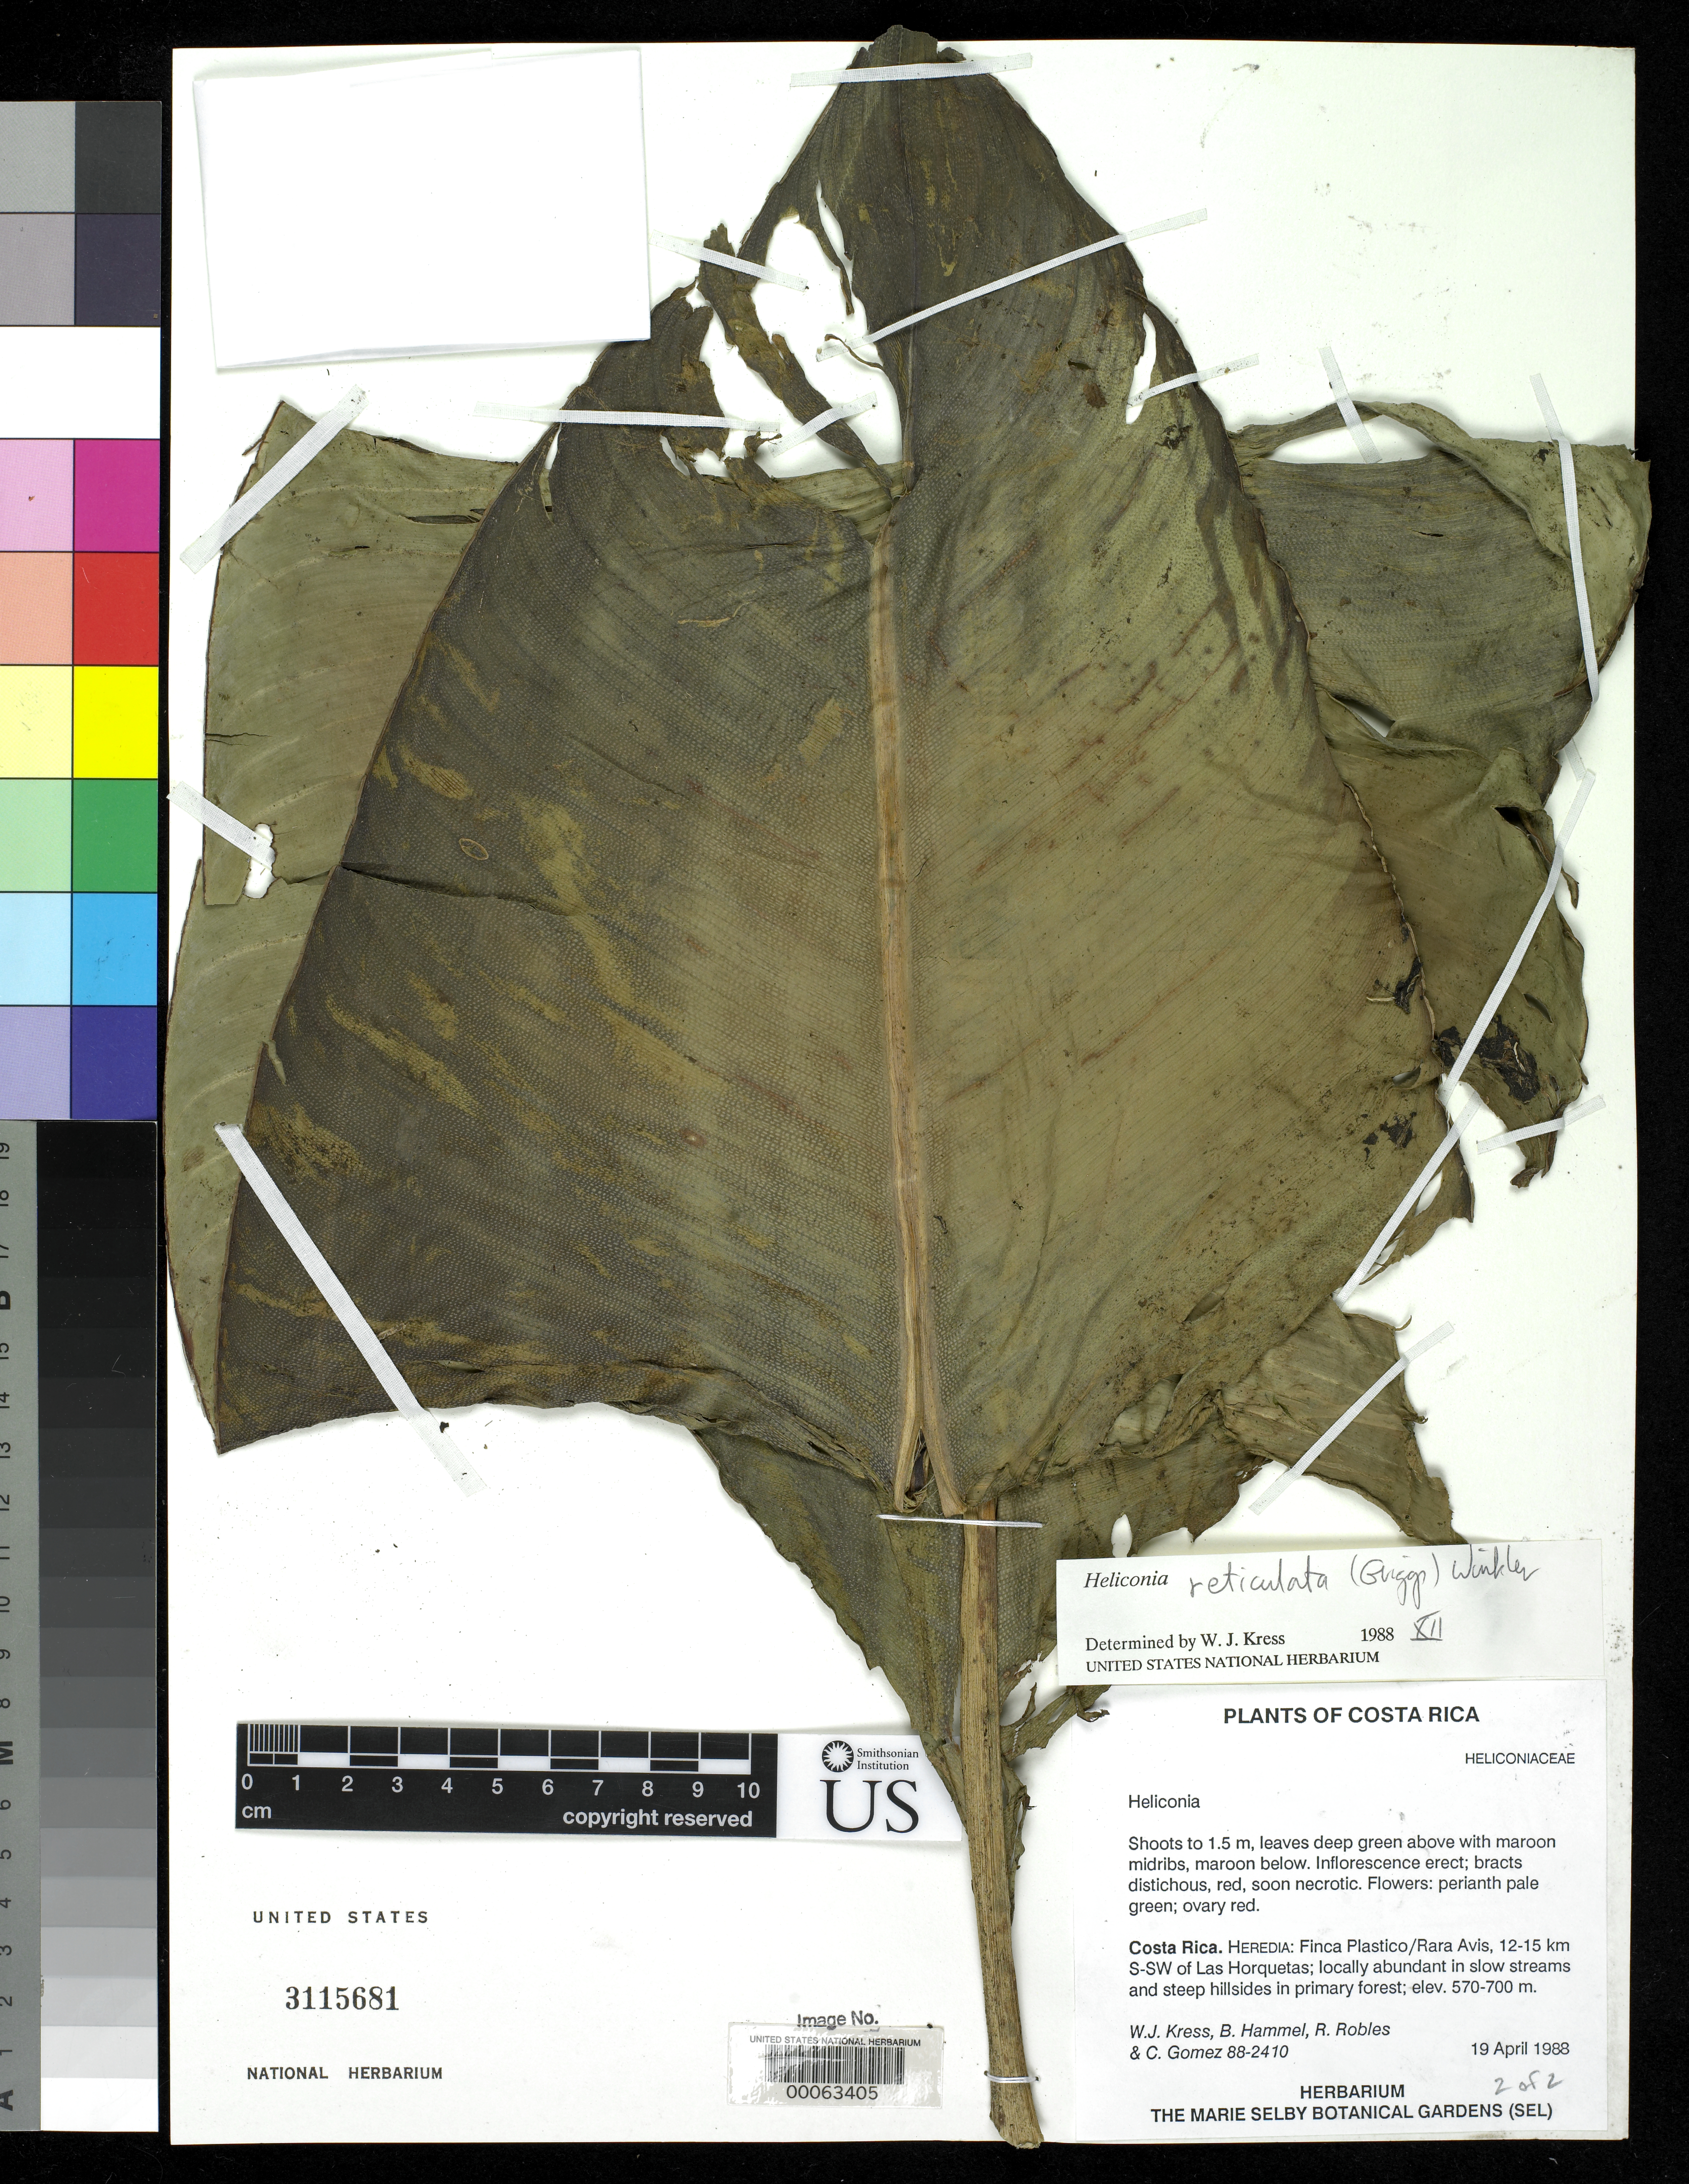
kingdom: Plantae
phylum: Tracheophyta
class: Liliopsida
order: Zingiberales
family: Heliconiaceae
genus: Heliconia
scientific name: Heliconia reticulata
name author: (R.F. Griggs) H.J.P. Winkl.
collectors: W. J. Kress, B. Hammel, R. Robles & C. Gómez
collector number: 88-2410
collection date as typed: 19 Apr 1988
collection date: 1988-04-19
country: Costa Rica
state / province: Heredia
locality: Finca plastico/rara avis, 12-15 km s-sw of las horquetas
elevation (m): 570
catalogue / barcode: US 3115681